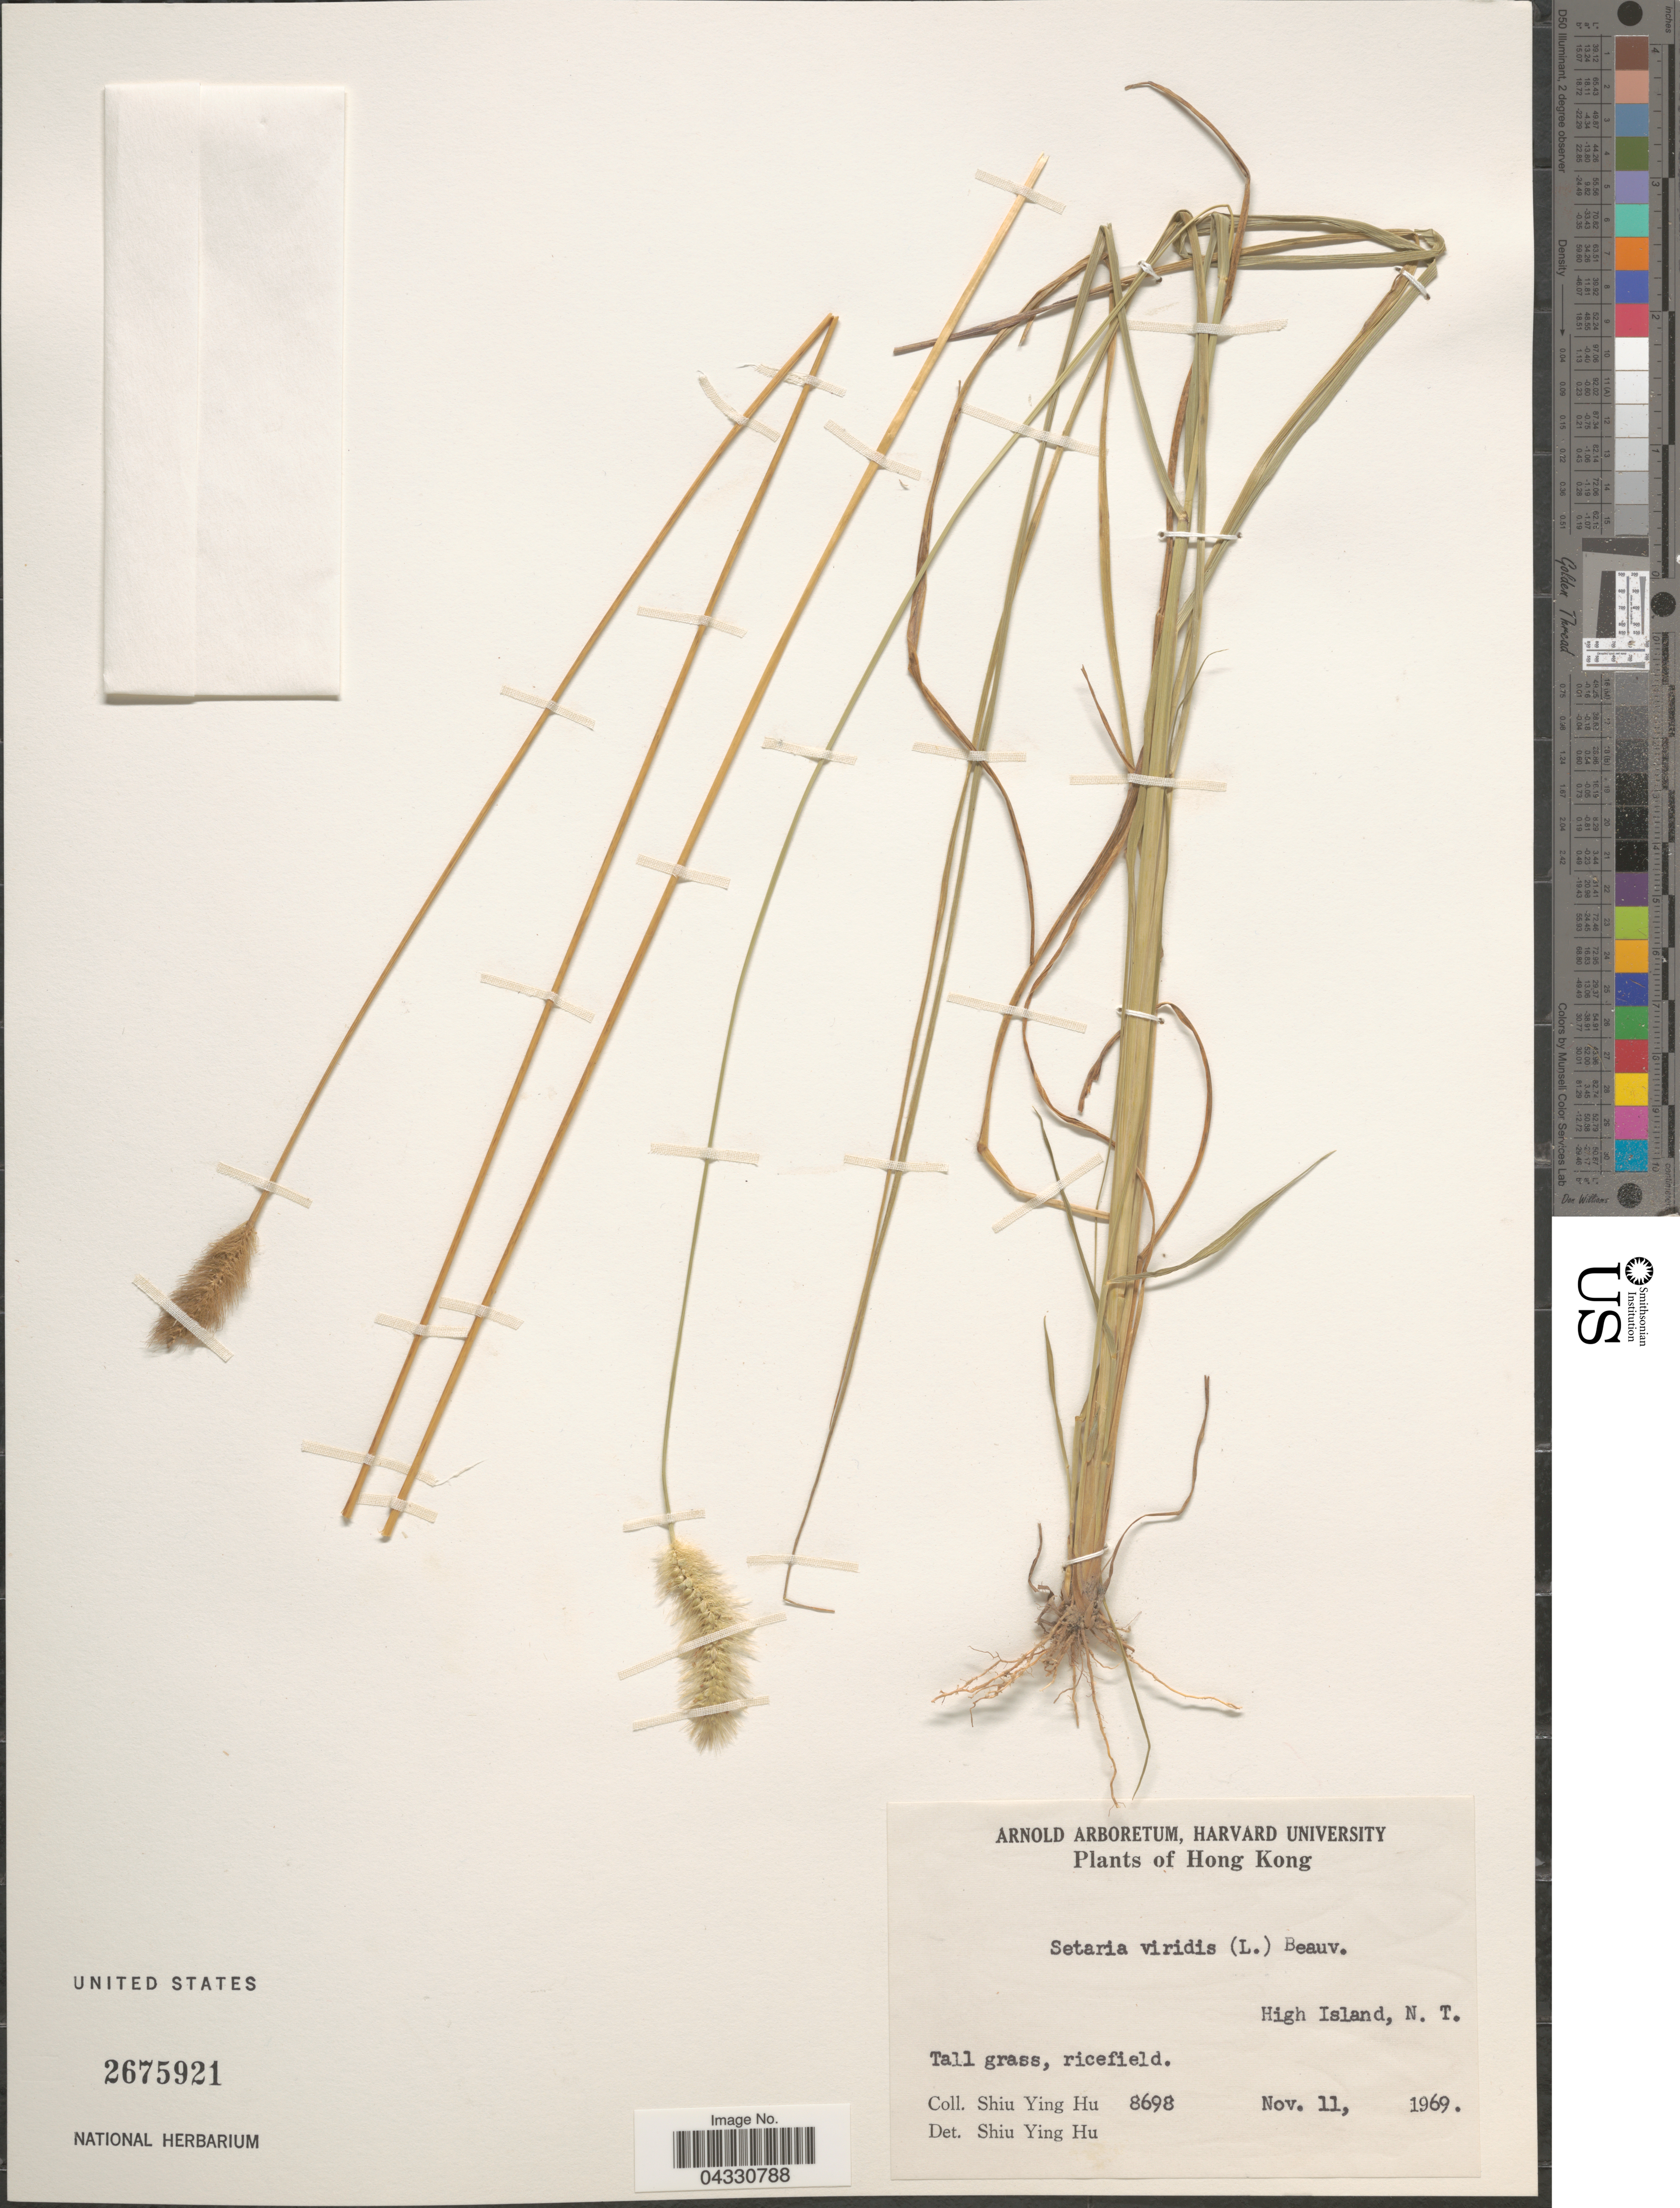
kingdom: Plantae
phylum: Tracheophyta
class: Liliopsida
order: Poales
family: Poaceae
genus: Setaria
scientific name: Setaria viridis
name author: (L.) P. Beauv.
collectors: S. Y. Hu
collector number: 8698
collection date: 1969-11-11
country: China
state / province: Hong Kong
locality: High Island, N. T.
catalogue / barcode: US 2675921